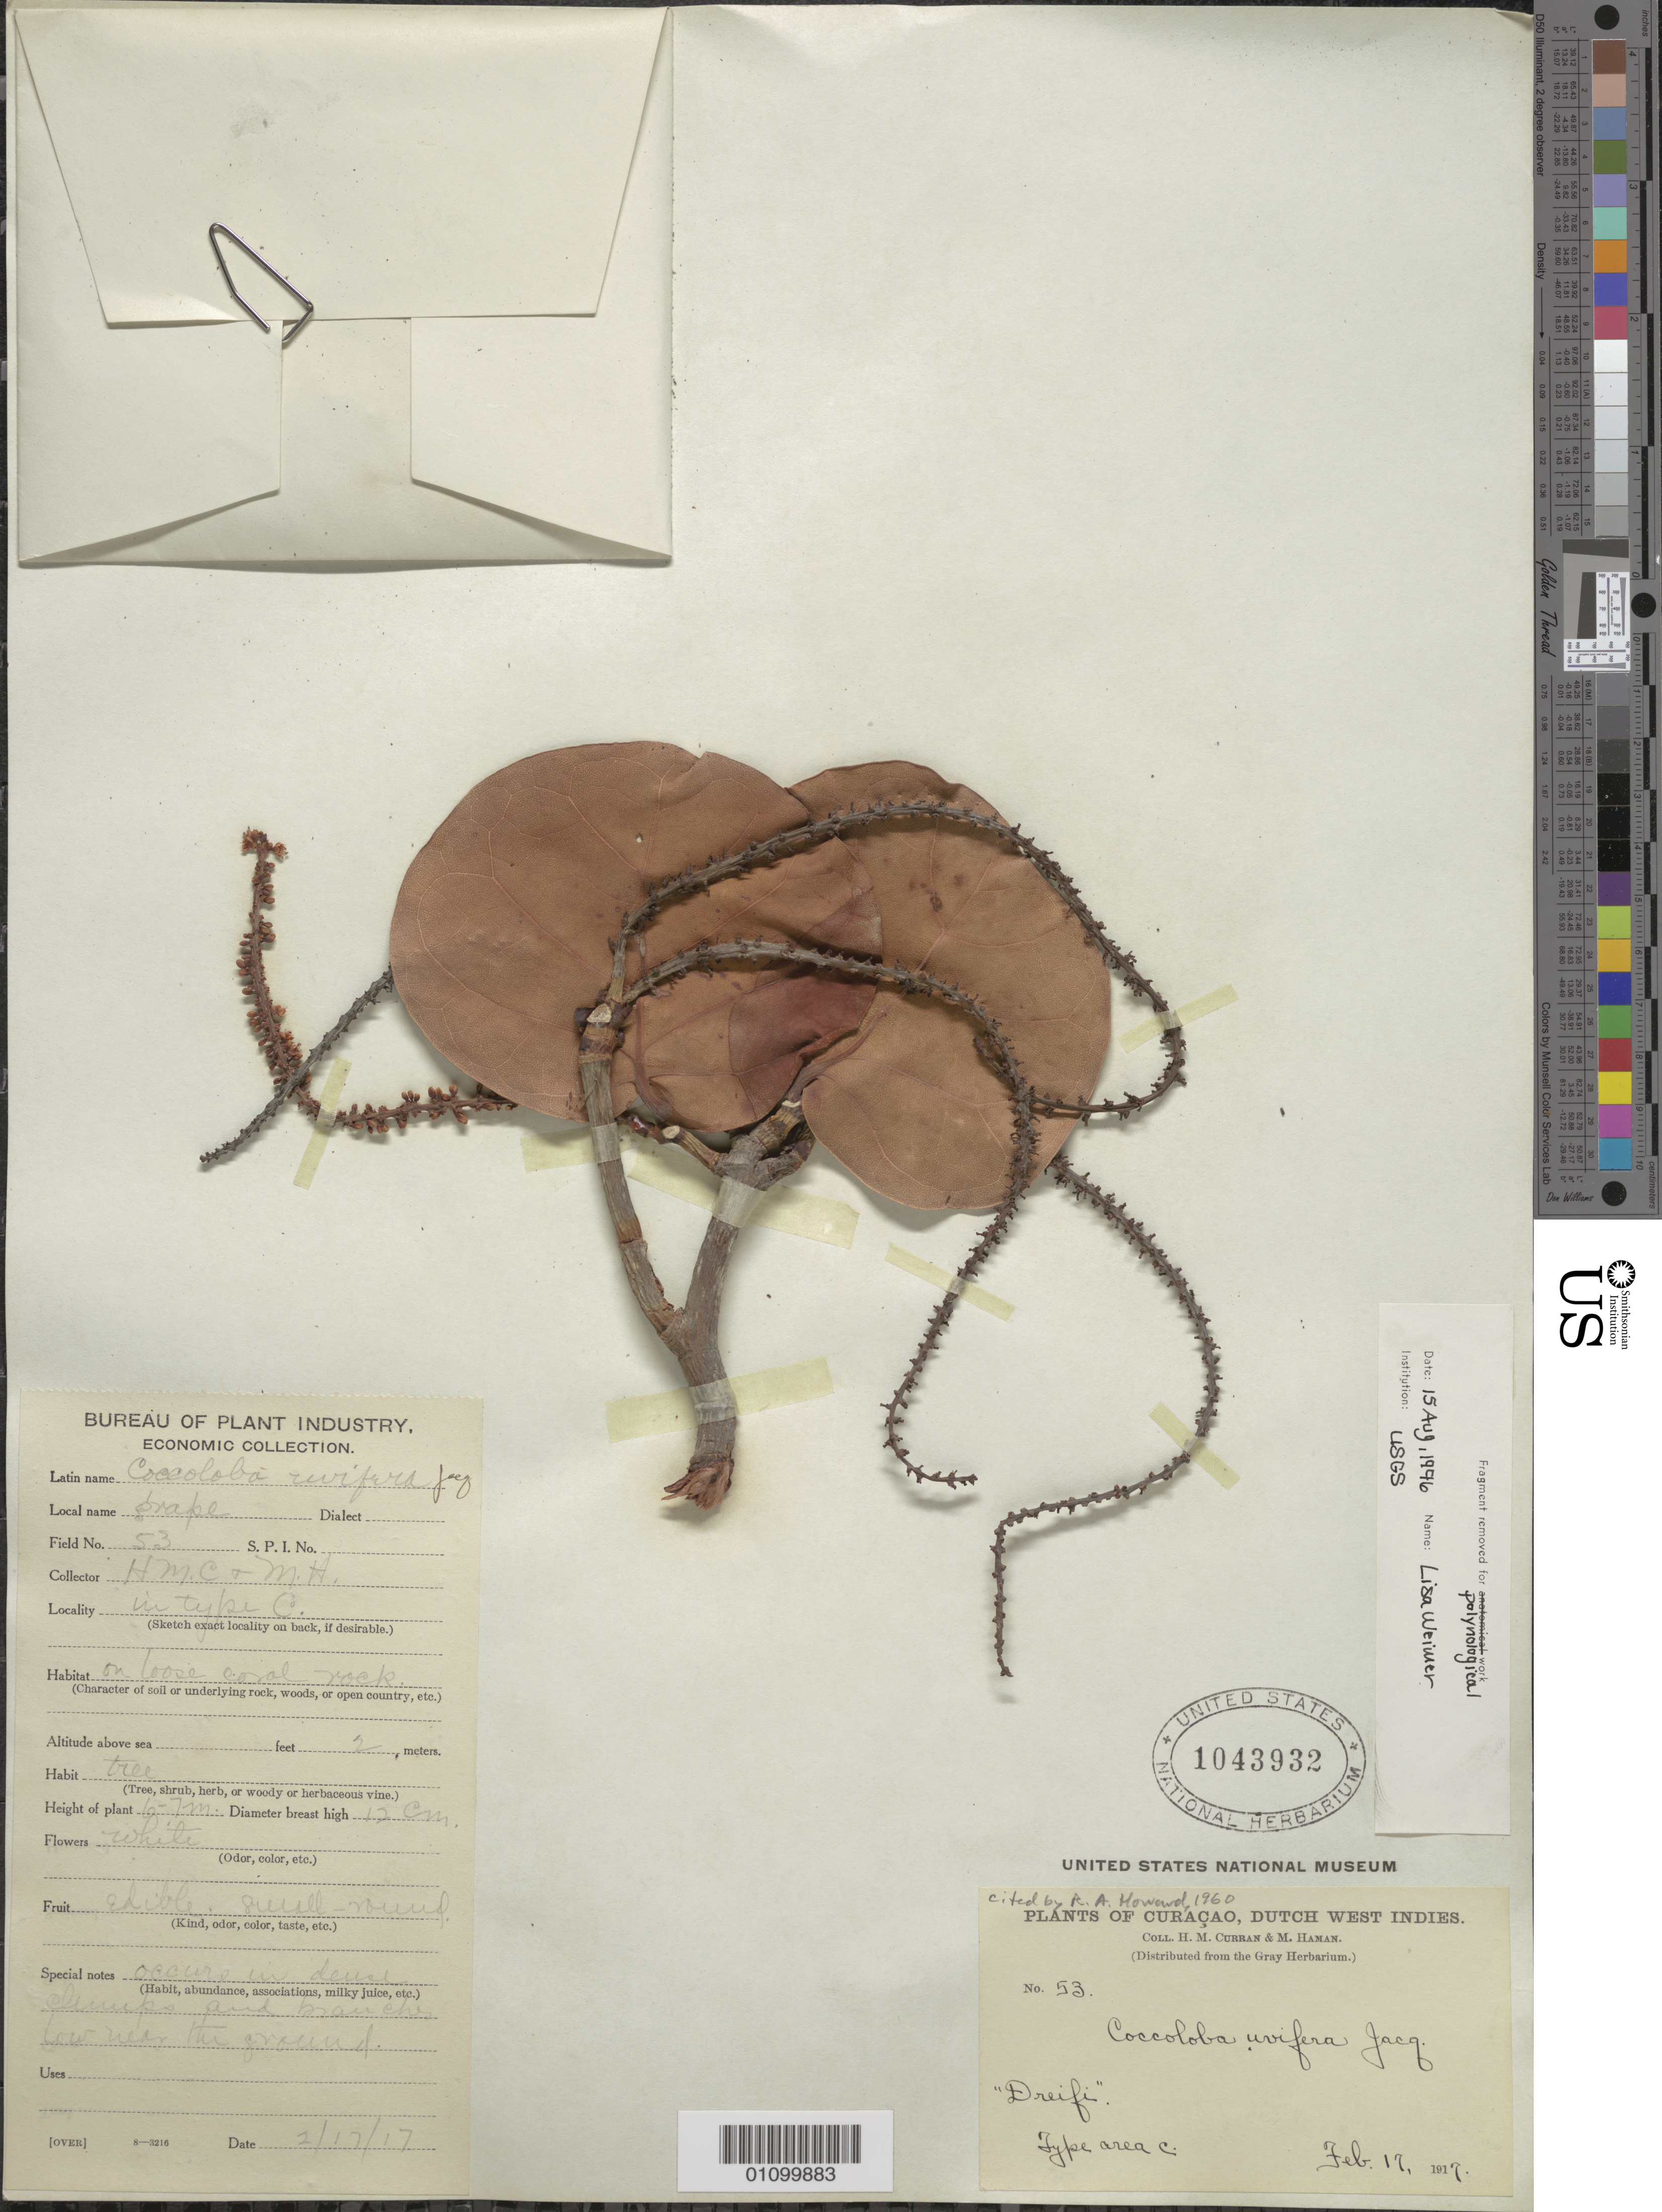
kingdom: Plantae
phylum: Tracheophyta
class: Magnoliopsida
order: Caryophyllales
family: Polygonaceae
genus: Coccoloba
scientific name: Coccoloba uvifera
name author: L.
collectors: H. M. Curran & M. Haman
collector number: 53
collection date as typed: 17 Feb 1917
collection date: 1917-02-17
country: Trinidad and Tobago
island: Tobago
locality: Near tyke C. On loose coral rock.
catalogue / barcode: US 1043932